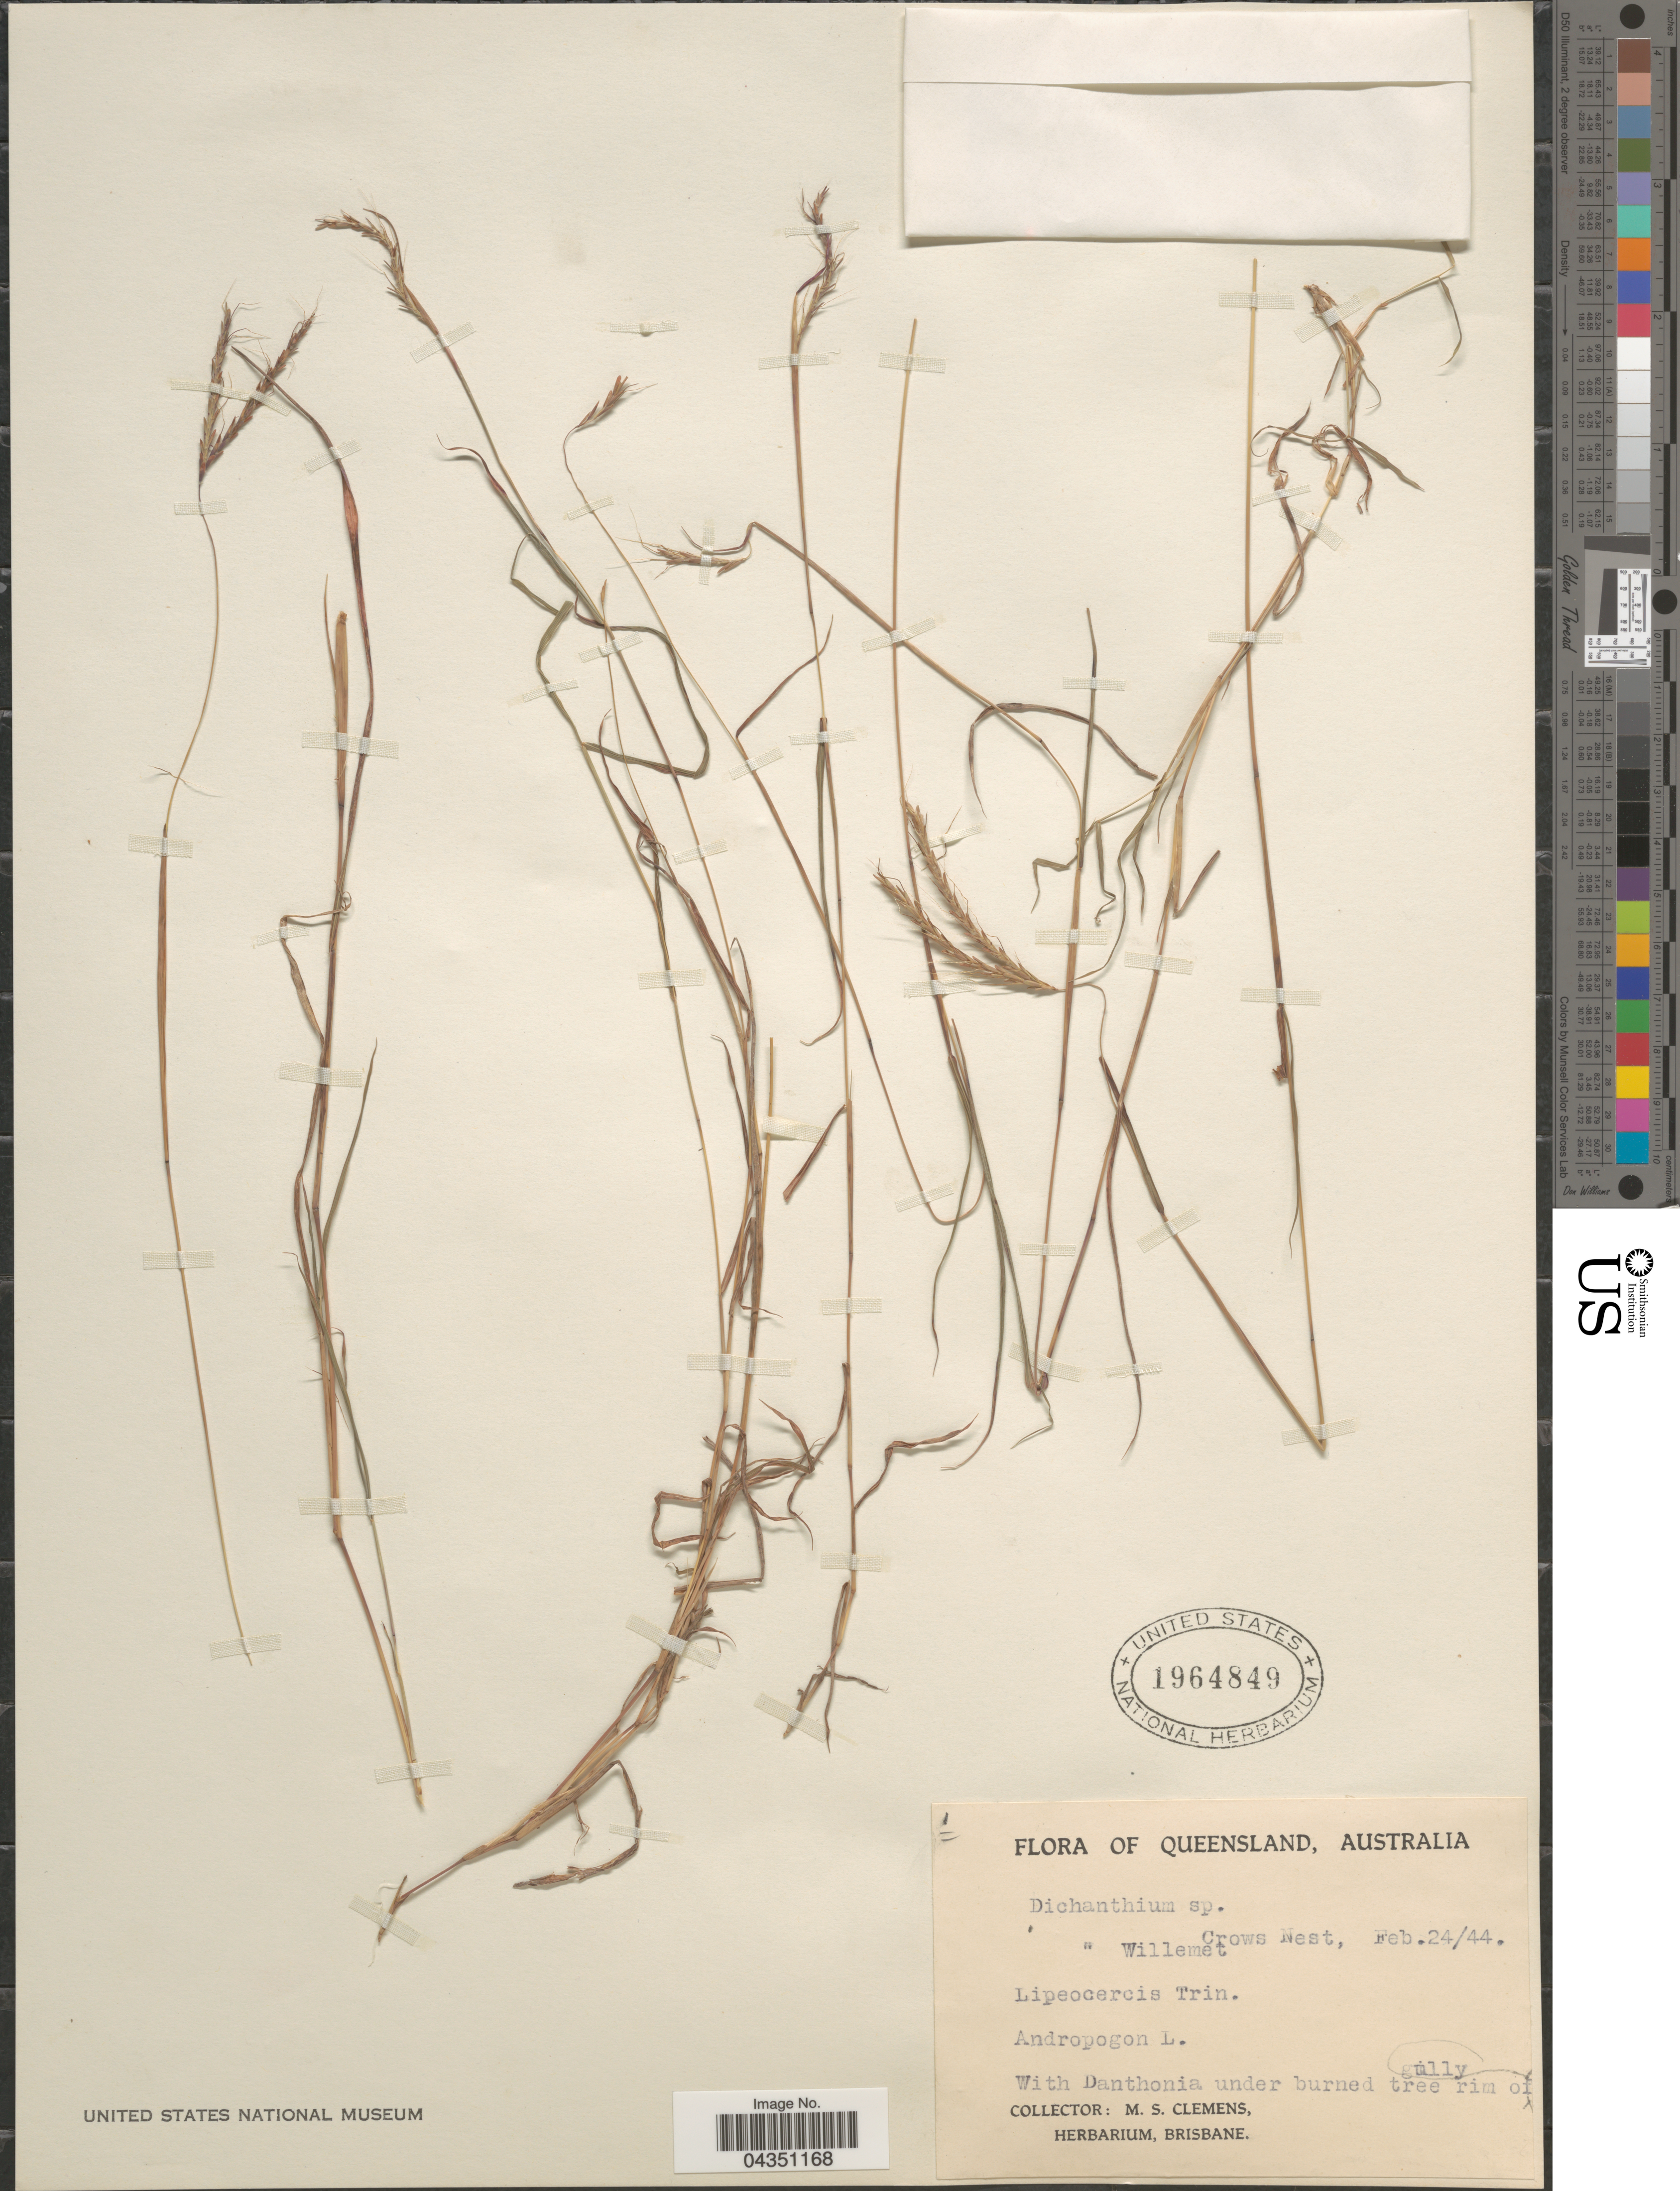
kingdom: Plantae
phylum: Tracheophyta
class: Liliopsida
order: Poales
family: Poaceae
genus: Dichanthium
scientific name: Dichanthium sp.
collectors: M. S. Clemens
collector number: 1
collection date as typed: Transcribed d/m/y: 24/2/44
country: Australia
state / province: Queensland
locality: Crows Nest, Willemet.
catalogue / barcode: US 1964849